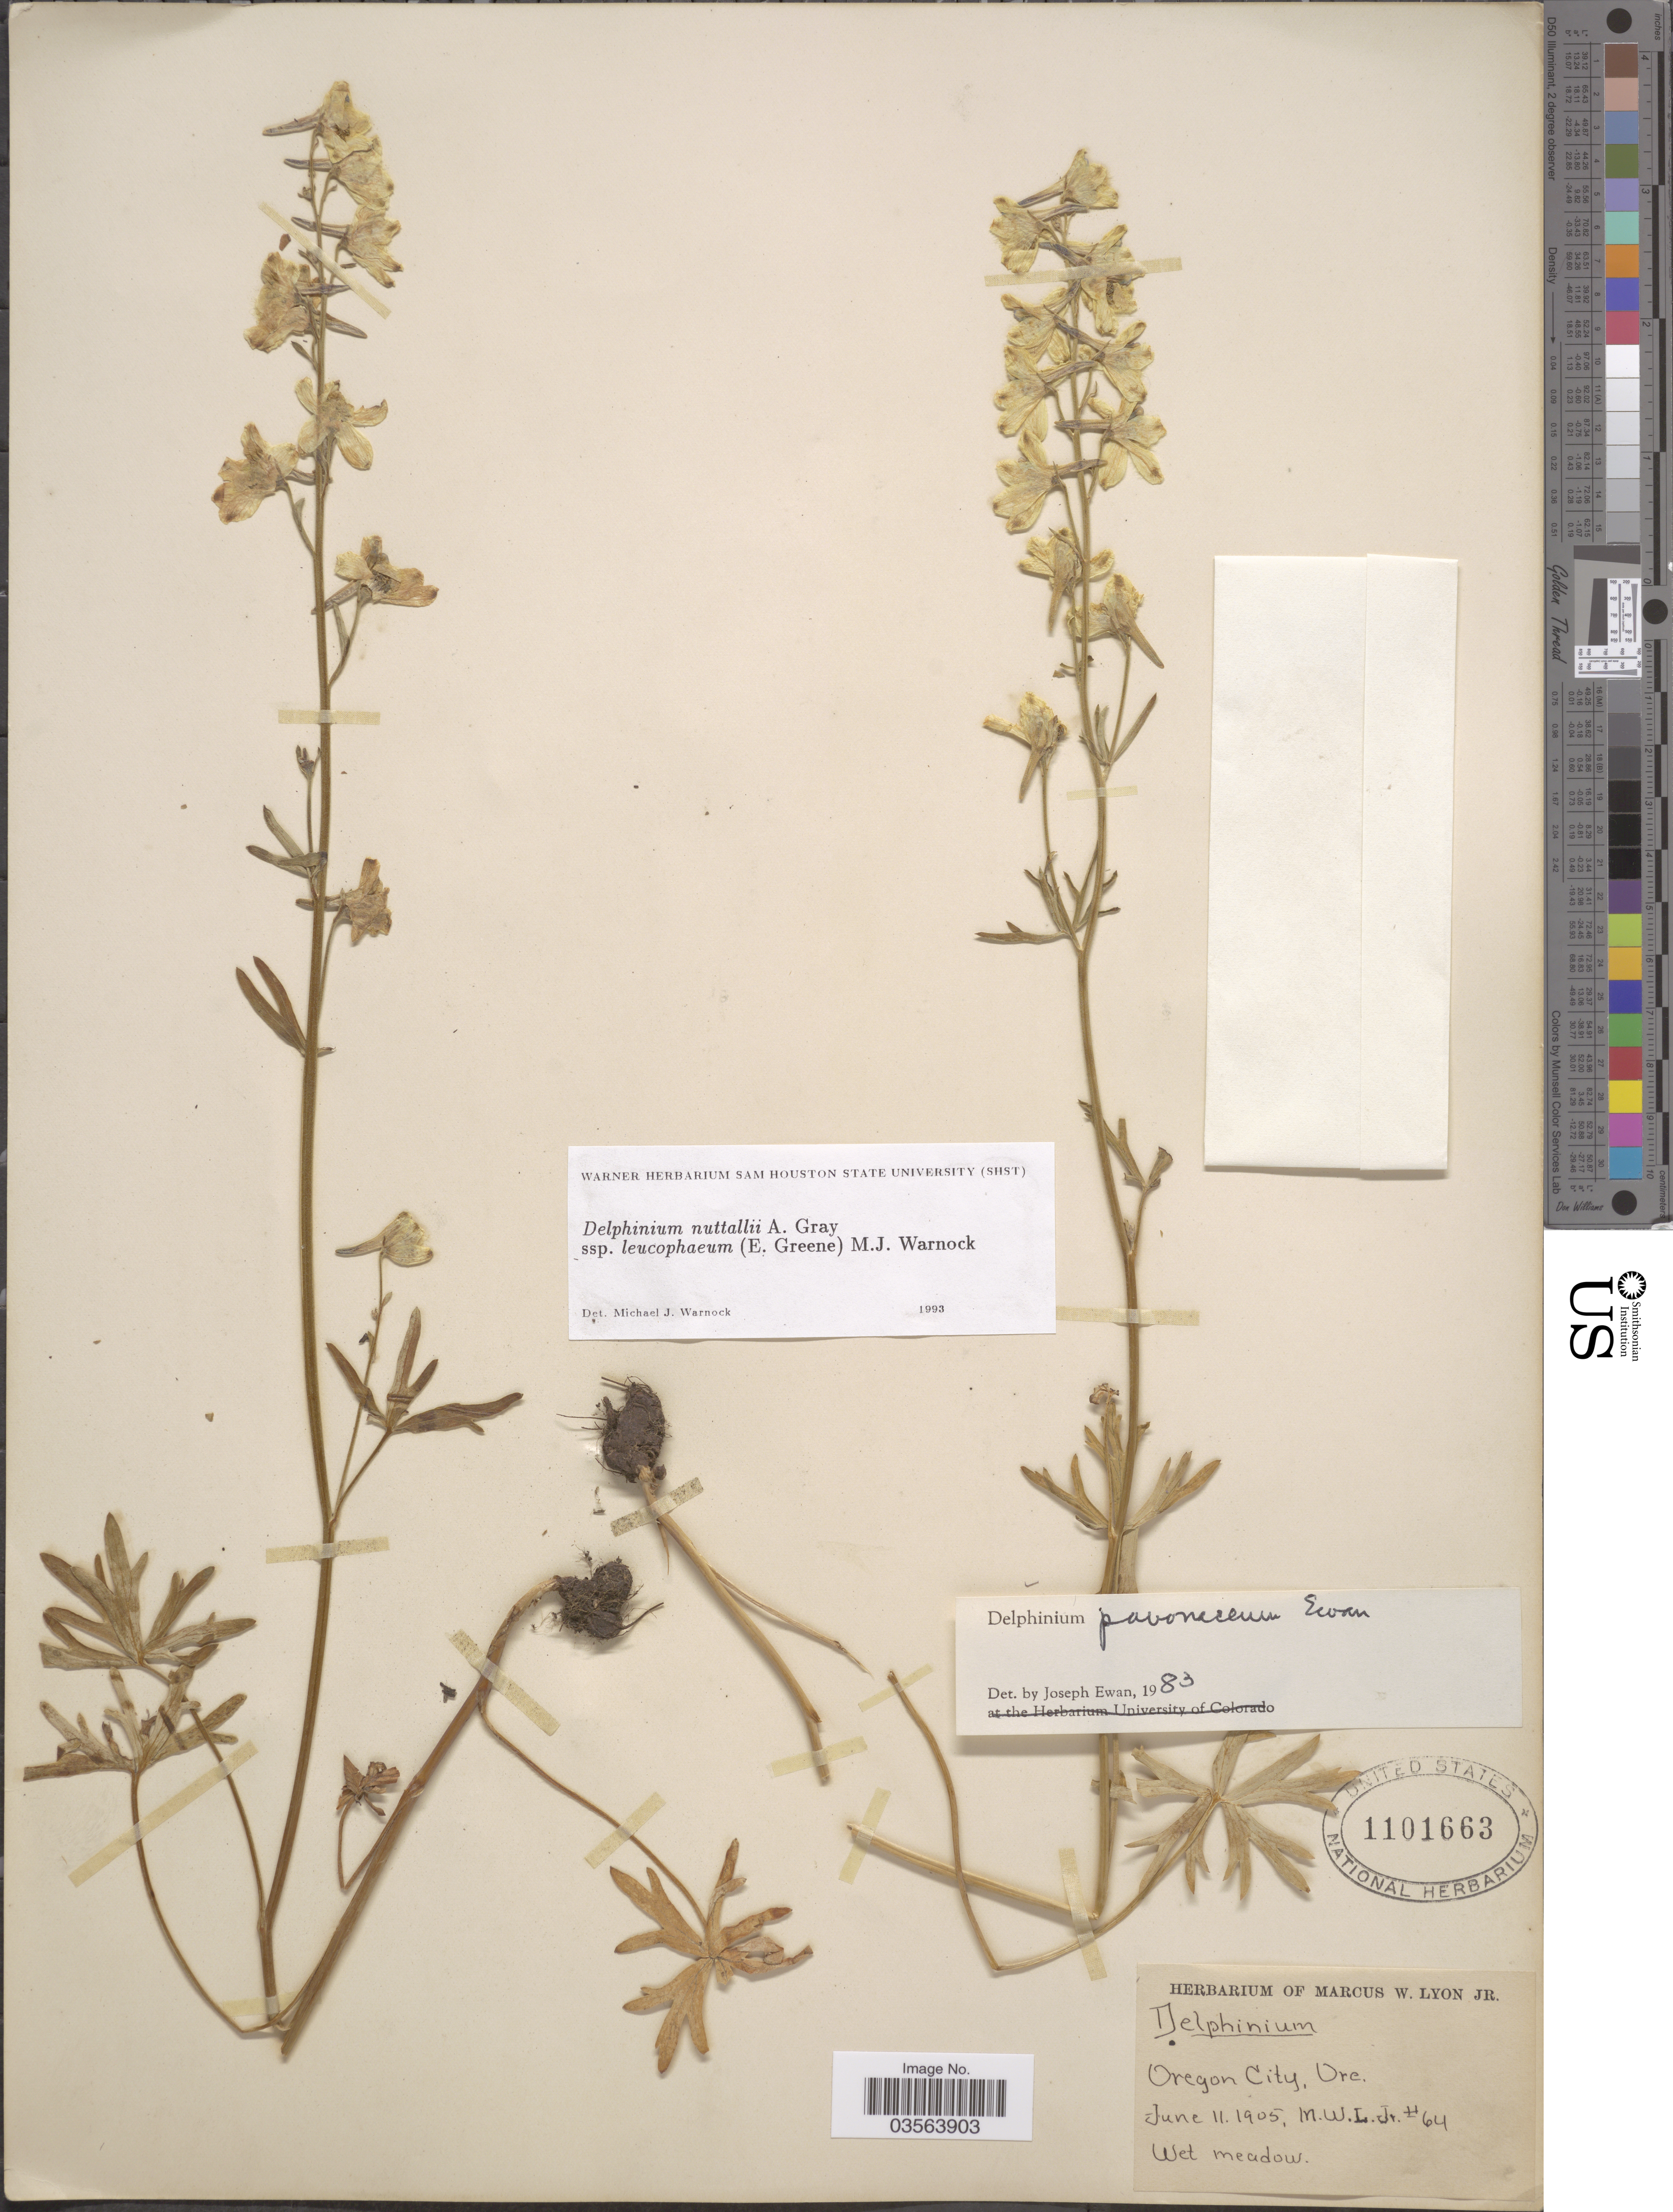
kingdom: Plantae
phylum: Tracheophyta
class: Magnoliopsida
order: Ranunculales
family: Ranunculaceae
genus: Delphinium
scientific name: Delphinium nuttallii var. leucophaeum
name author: (Greene) K.C. Davis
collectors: M. W. Lyon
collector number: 64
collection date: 1905-06-11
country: United States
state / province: Oregon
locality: Oregon City.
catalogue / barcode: US 1101663